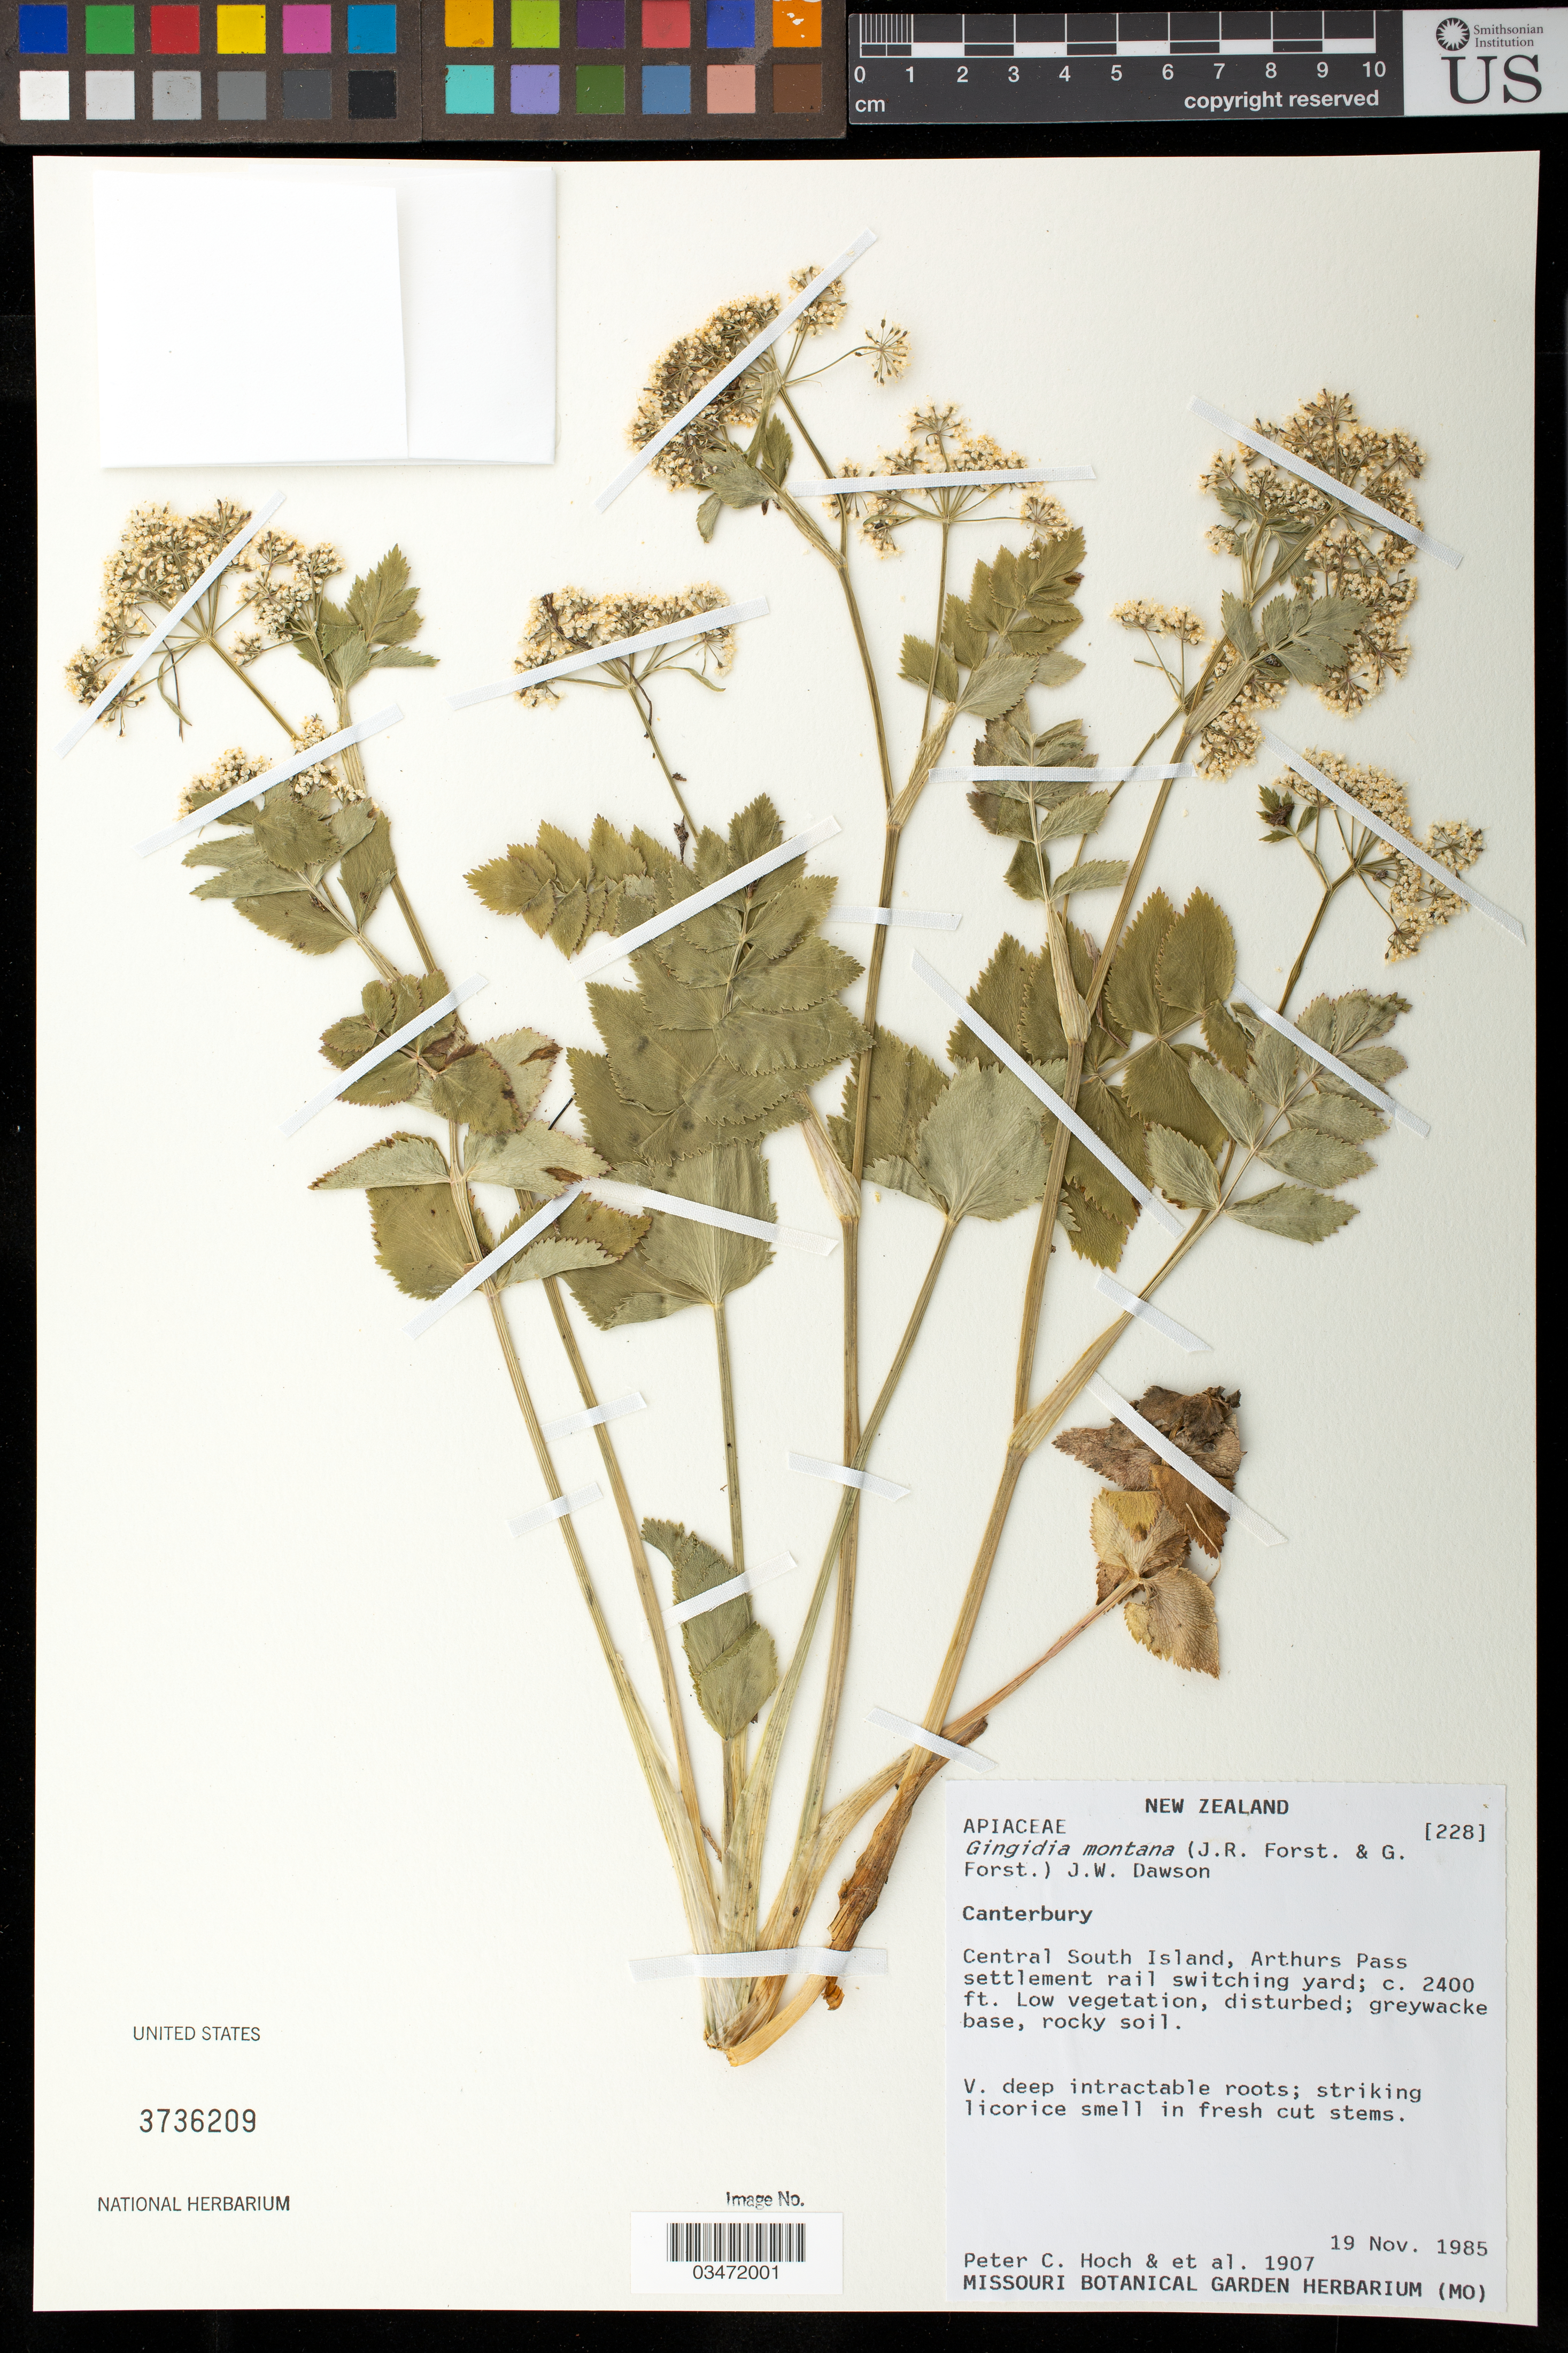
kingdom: Plantae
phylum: Tracheophyta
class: Magnoliopsida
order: Apiales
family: Apiaceae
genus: Angelica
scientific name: Angelica montana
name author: Brot.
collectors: P. C. Hoch et al.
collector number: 1907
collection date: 1985-11-19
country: New Zealand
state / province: Canterbury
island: South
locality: Central South Island, Arthurs Pass settlement rail switching yard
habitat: Low vegetation, disturbed; greywacke base, rocky soil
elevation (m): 732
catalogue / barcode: US 3736209